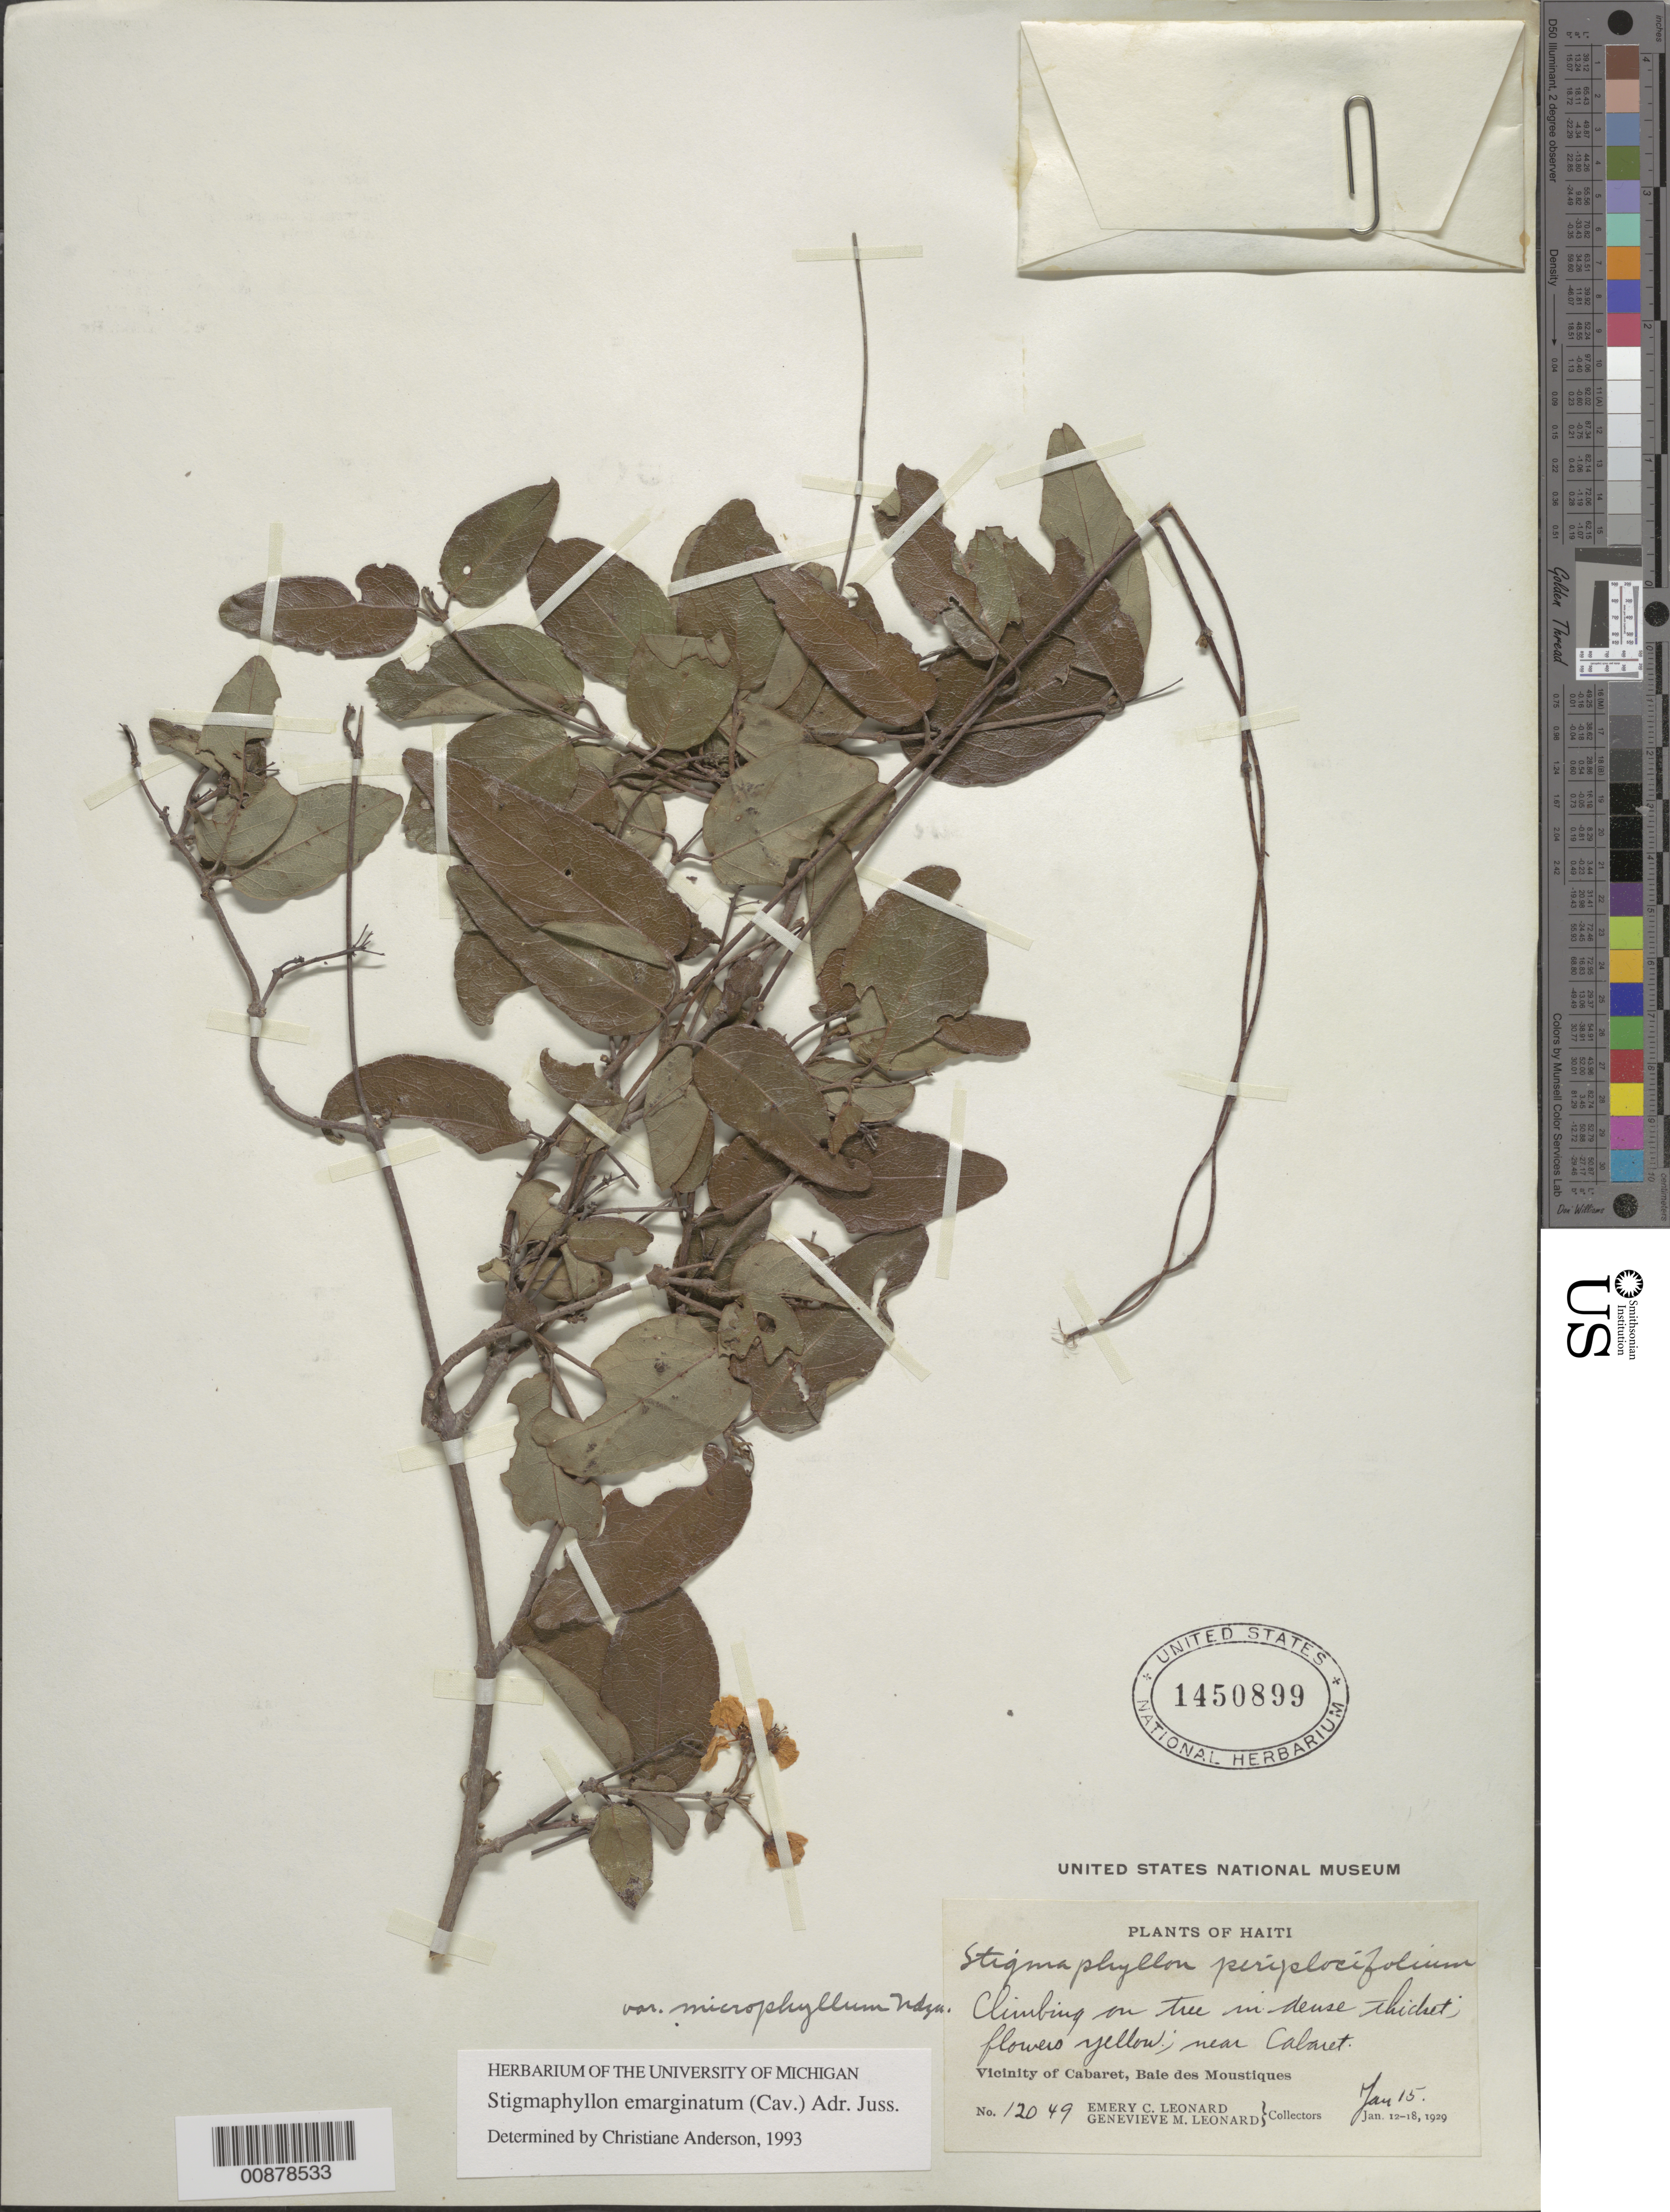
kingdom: Plantae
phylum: Tracheophyta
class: Magnoliopsida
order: Malpighiales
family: Malpighiaceae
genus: Stigmaphyllon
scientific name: Stigmaphyllon emarginatum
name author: (Cav.) A. Juss.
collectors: E. C. Leonard & G. M. Leonard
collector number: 12049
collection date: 1929-01-15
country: Haiti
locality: Near Cabaret. Vicinity of Cabaret, Baie des Moustiques.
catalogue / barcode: US 1450899